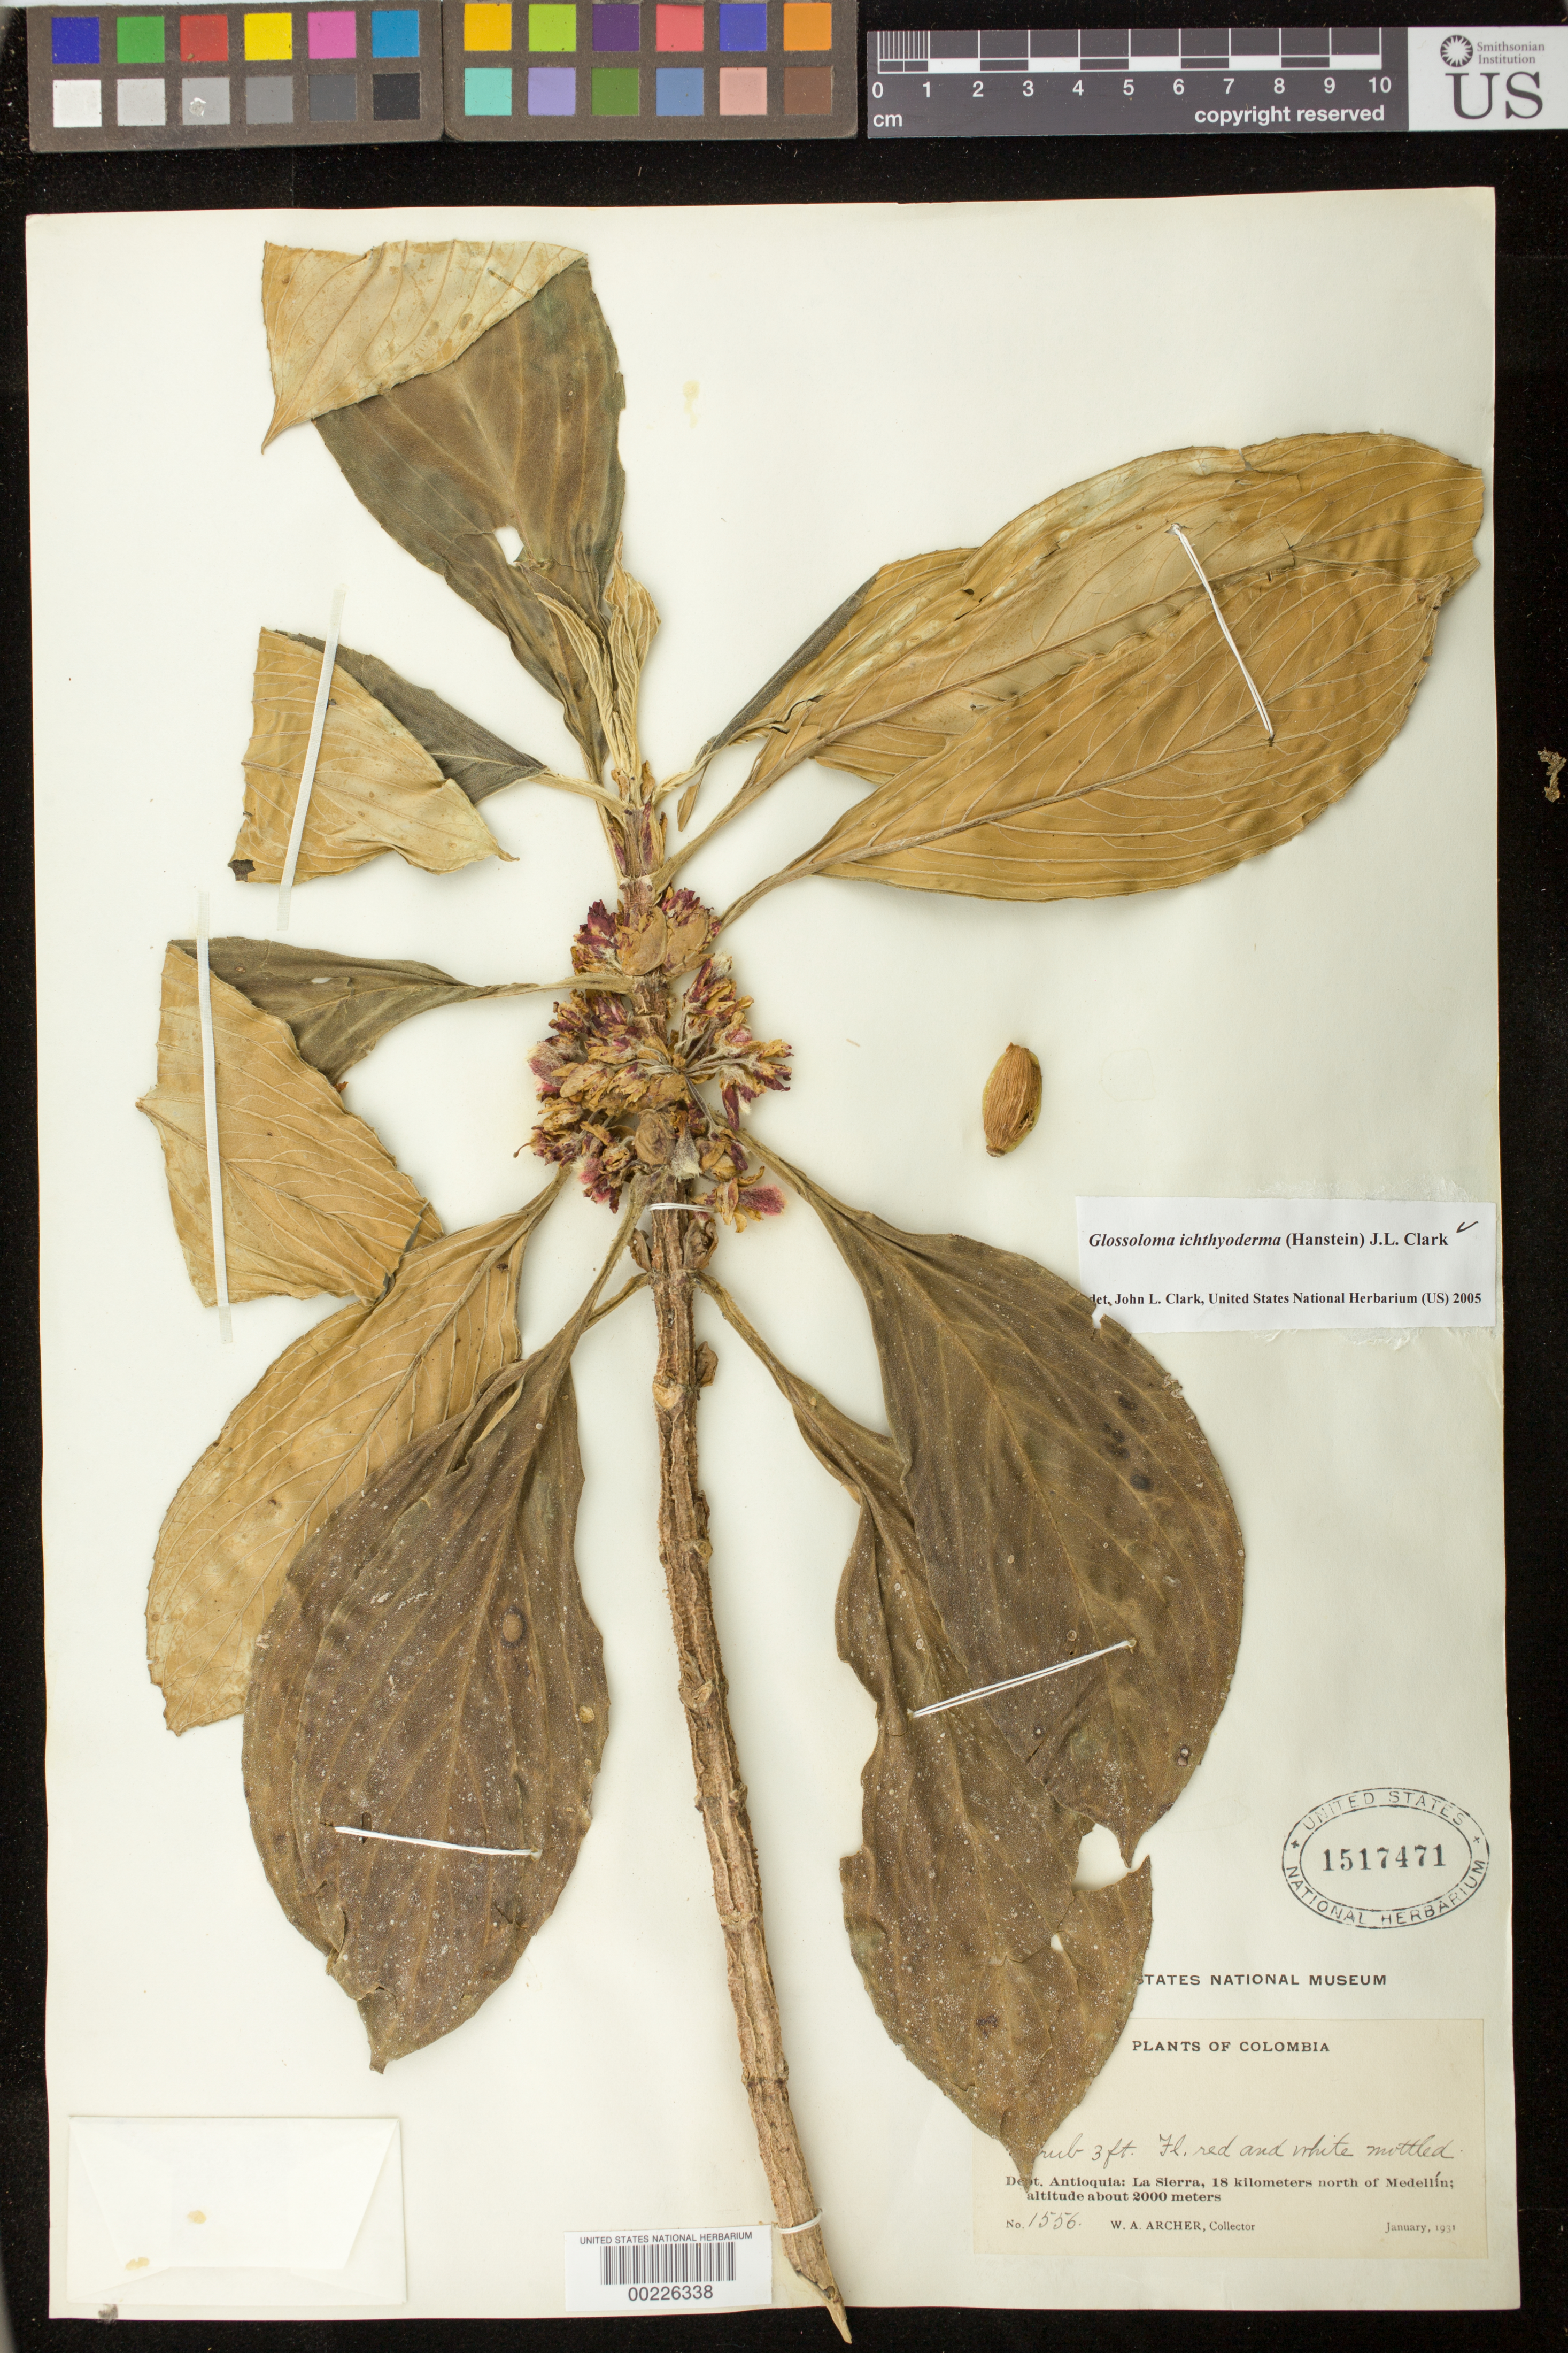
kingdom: Plantae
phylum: Tracheophyta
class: Magnoliopsida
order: Lamiales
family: Gesneriaceae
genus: Glossoloma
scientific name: Glossoloma ichthyoderma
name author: (Hanst.) J.L. Clark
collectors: A. W. Archer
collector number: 1556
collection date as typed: Jan 1931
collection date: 1931-01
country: Colombia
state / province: Antioquia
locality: La Sierra, 18 km N of Medellin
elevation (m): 2000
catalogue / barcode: US 1517471